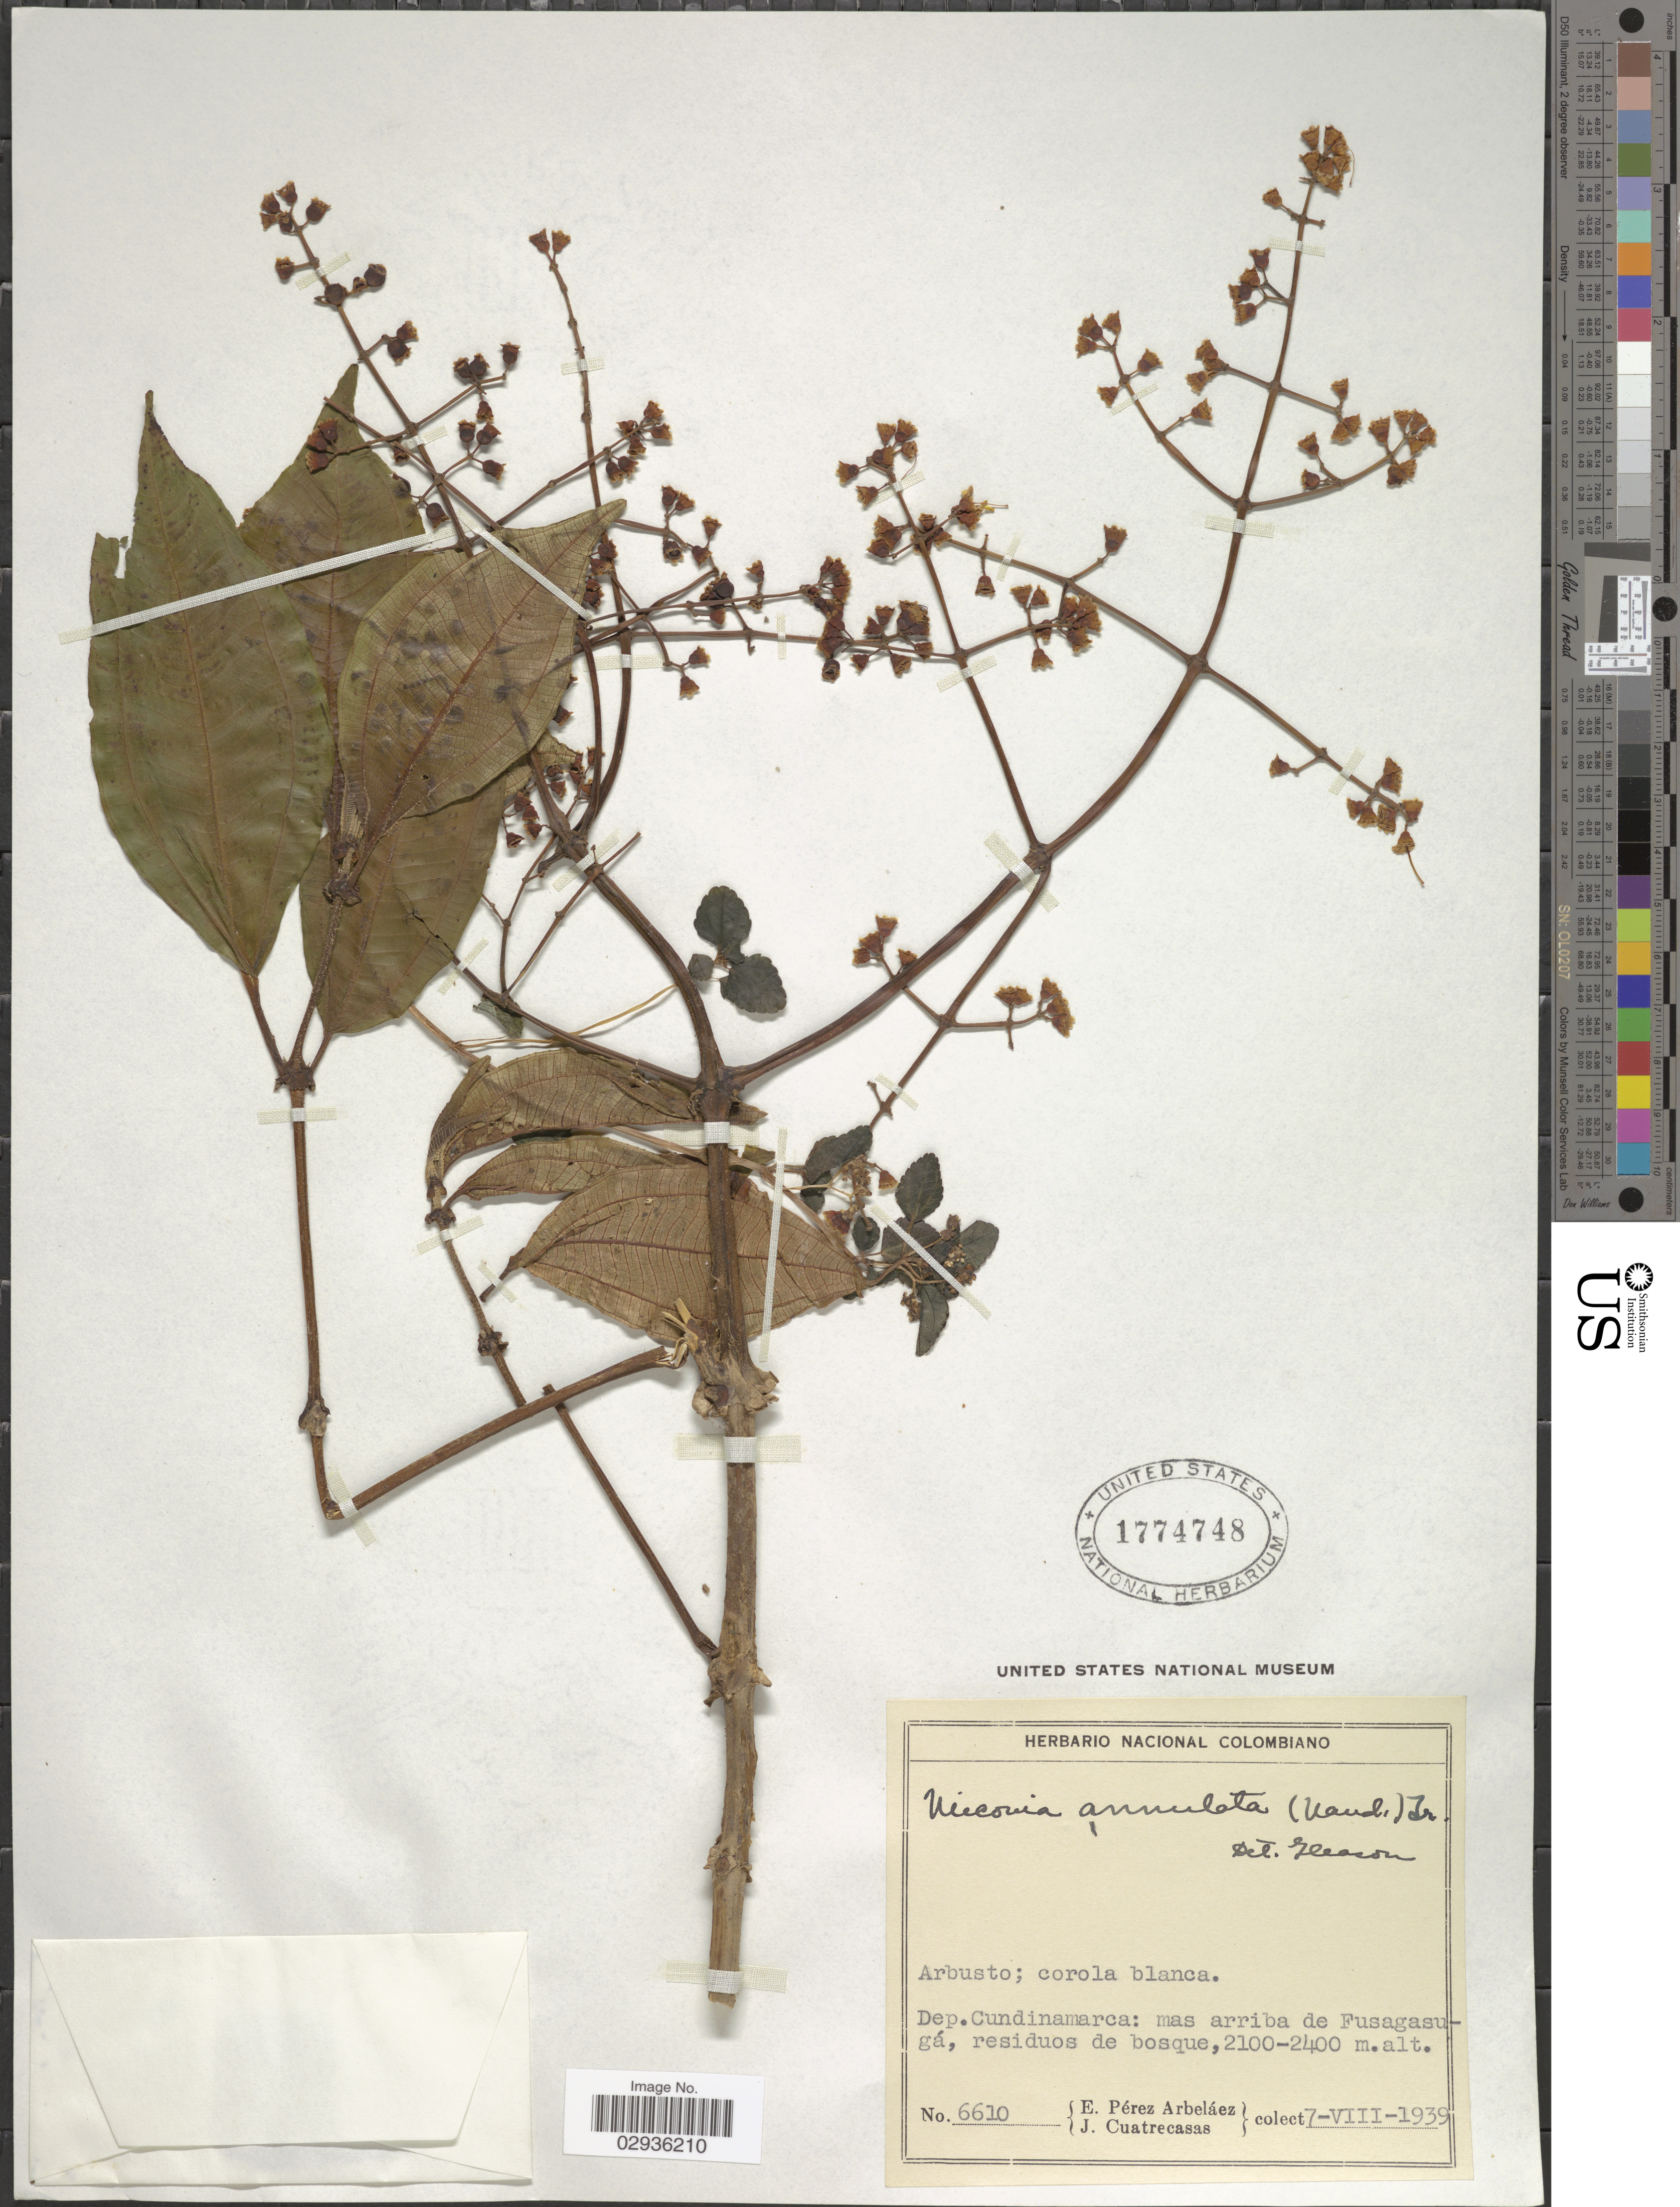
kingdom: Plantae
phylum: Tracheophyta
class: Magnoliopsida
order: Myrtales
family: Melastomataceae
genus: Miconia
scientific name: Miconia annulata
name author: (Naudin) Triana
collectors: E. Pérez Arbeláez & J. Cuatrecasas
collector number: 6610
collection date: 1939-08-07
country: Colombia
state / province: Cundinamarca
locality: Dep. Cundinamarca: mas arriba de Fusagasugá, residuos de bosque.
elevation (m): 2100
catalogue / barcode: US 1774748